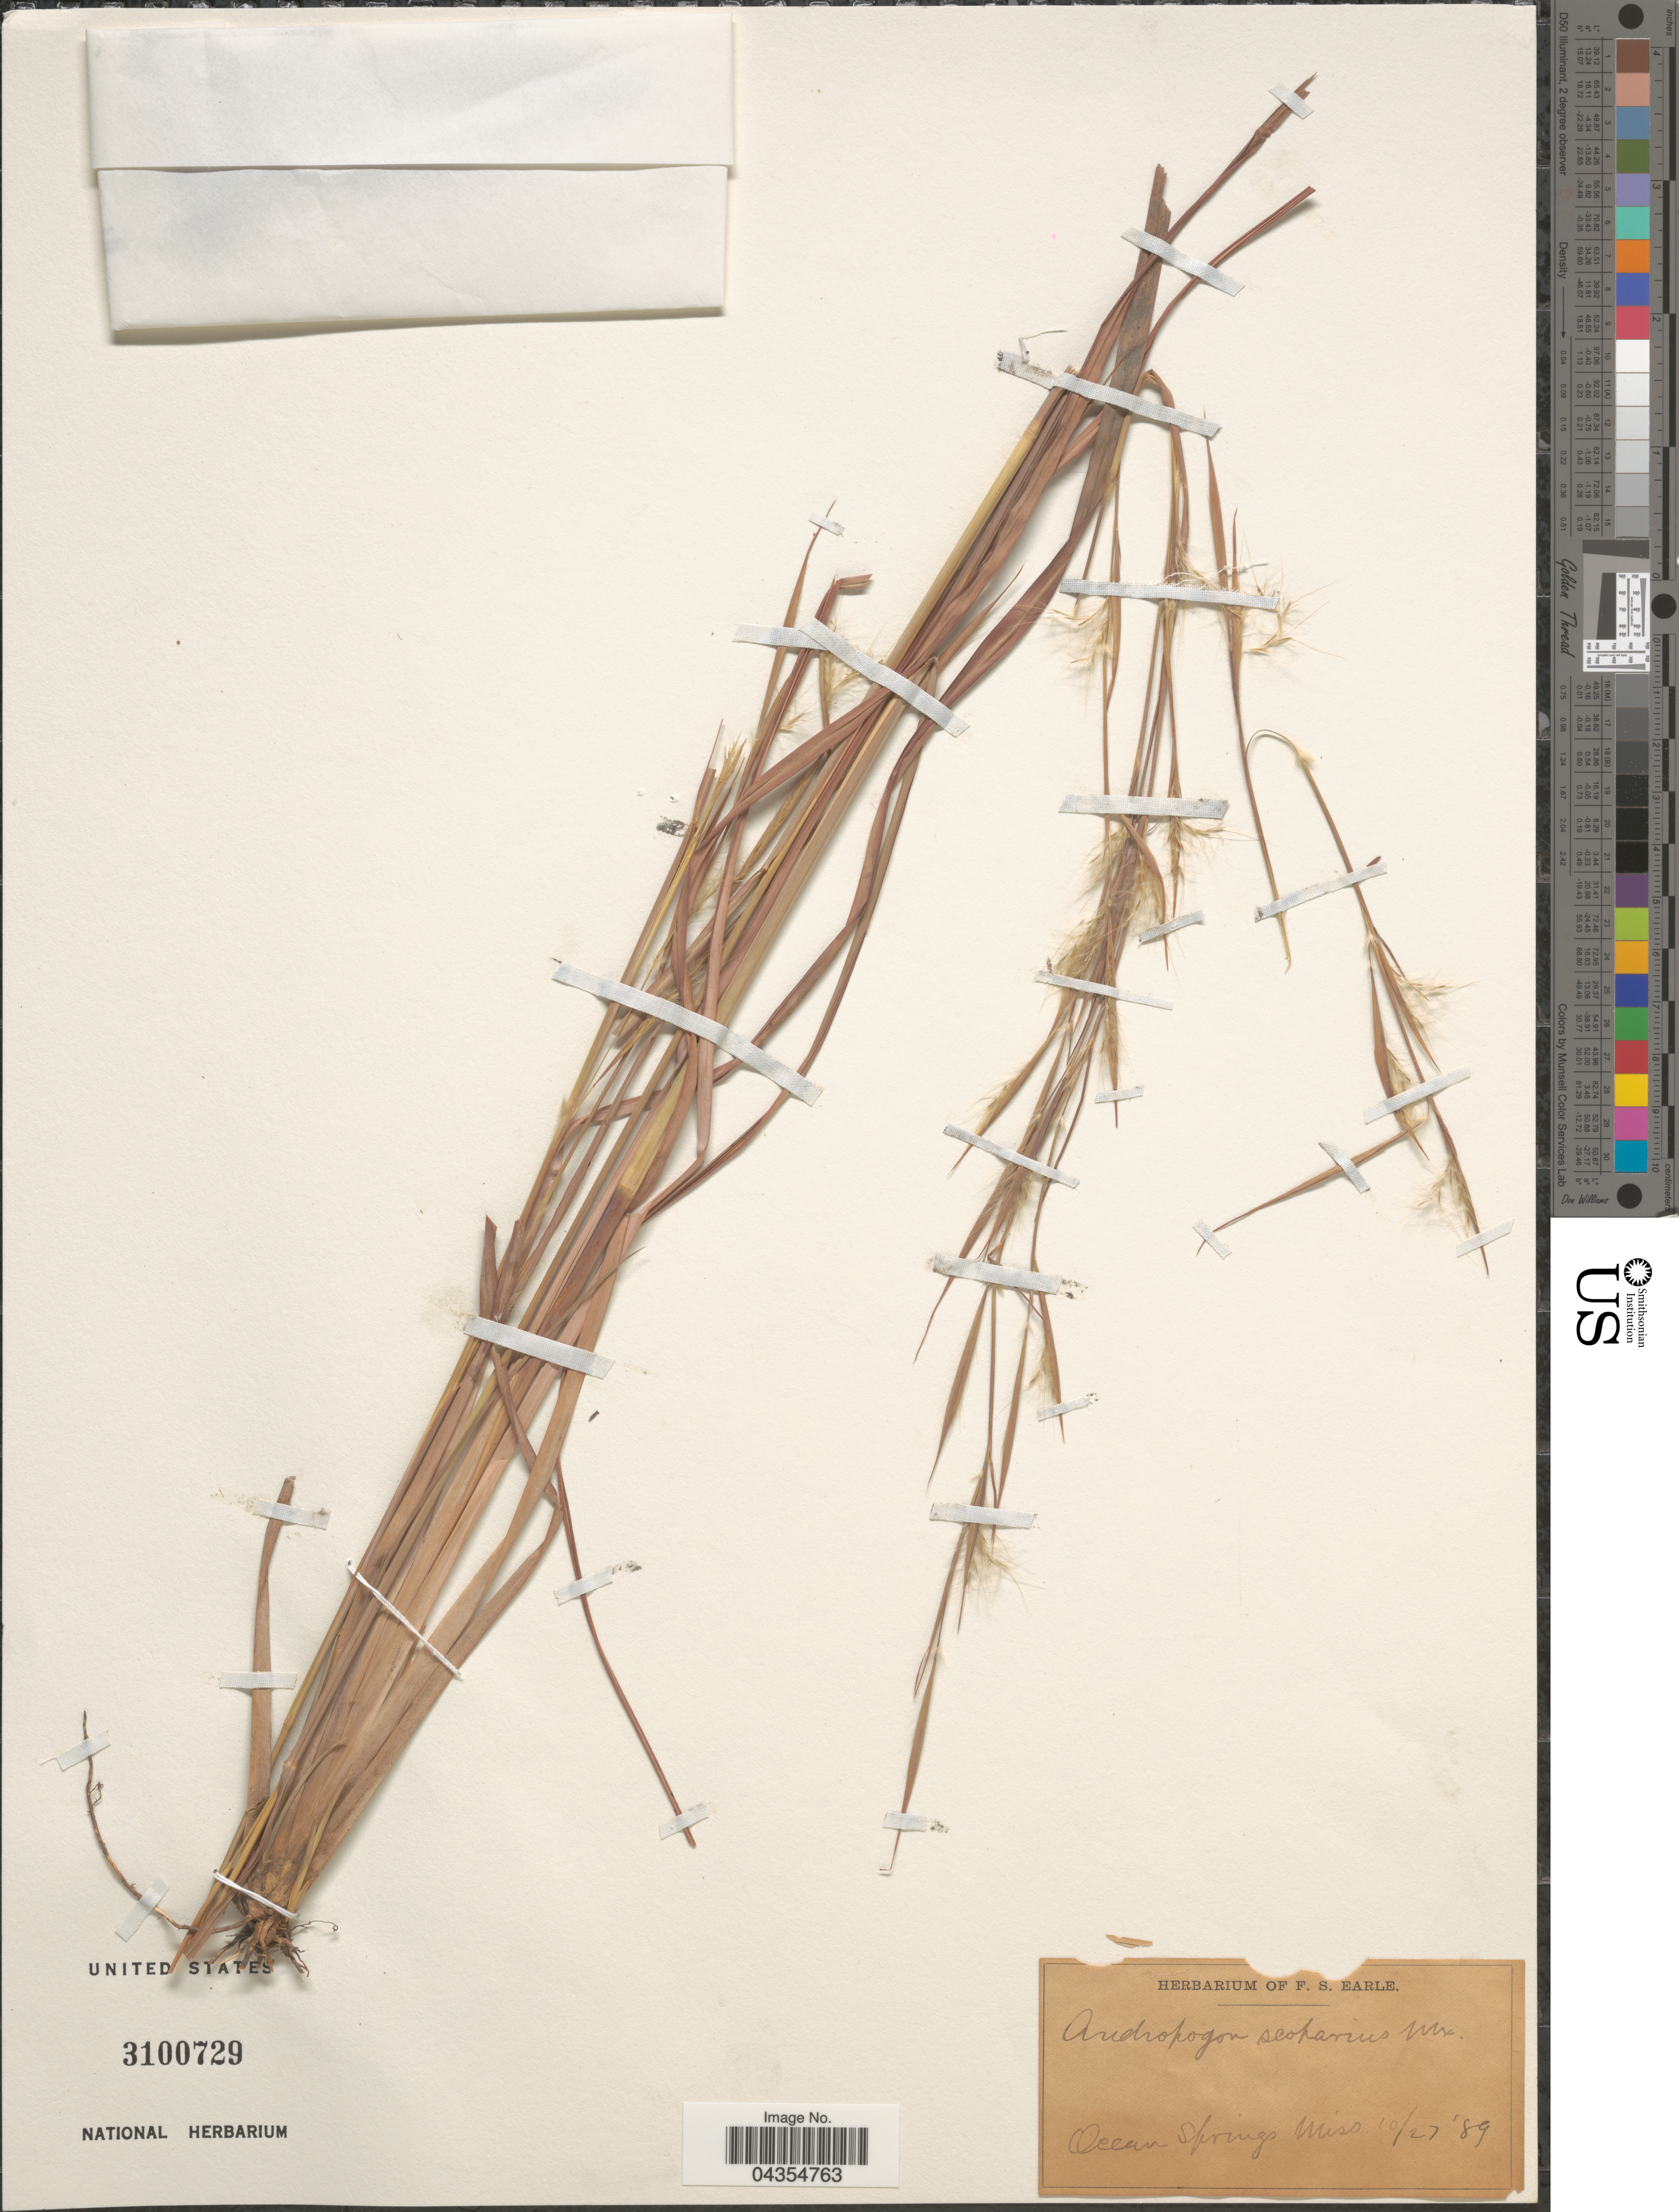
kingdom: Plantae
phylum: Tracheophyta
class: Liliopsida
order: Poales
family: Poaceae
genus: Schizachyrium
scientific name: Schizachyrium sanguineum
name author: (Retz.) Alston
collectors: Ex herb. F. S. Earle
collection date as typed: Transcribed d/m/y: 27/10/89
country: United States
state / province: Mississippi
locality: Ocean Springs.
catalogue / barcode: US 3100729